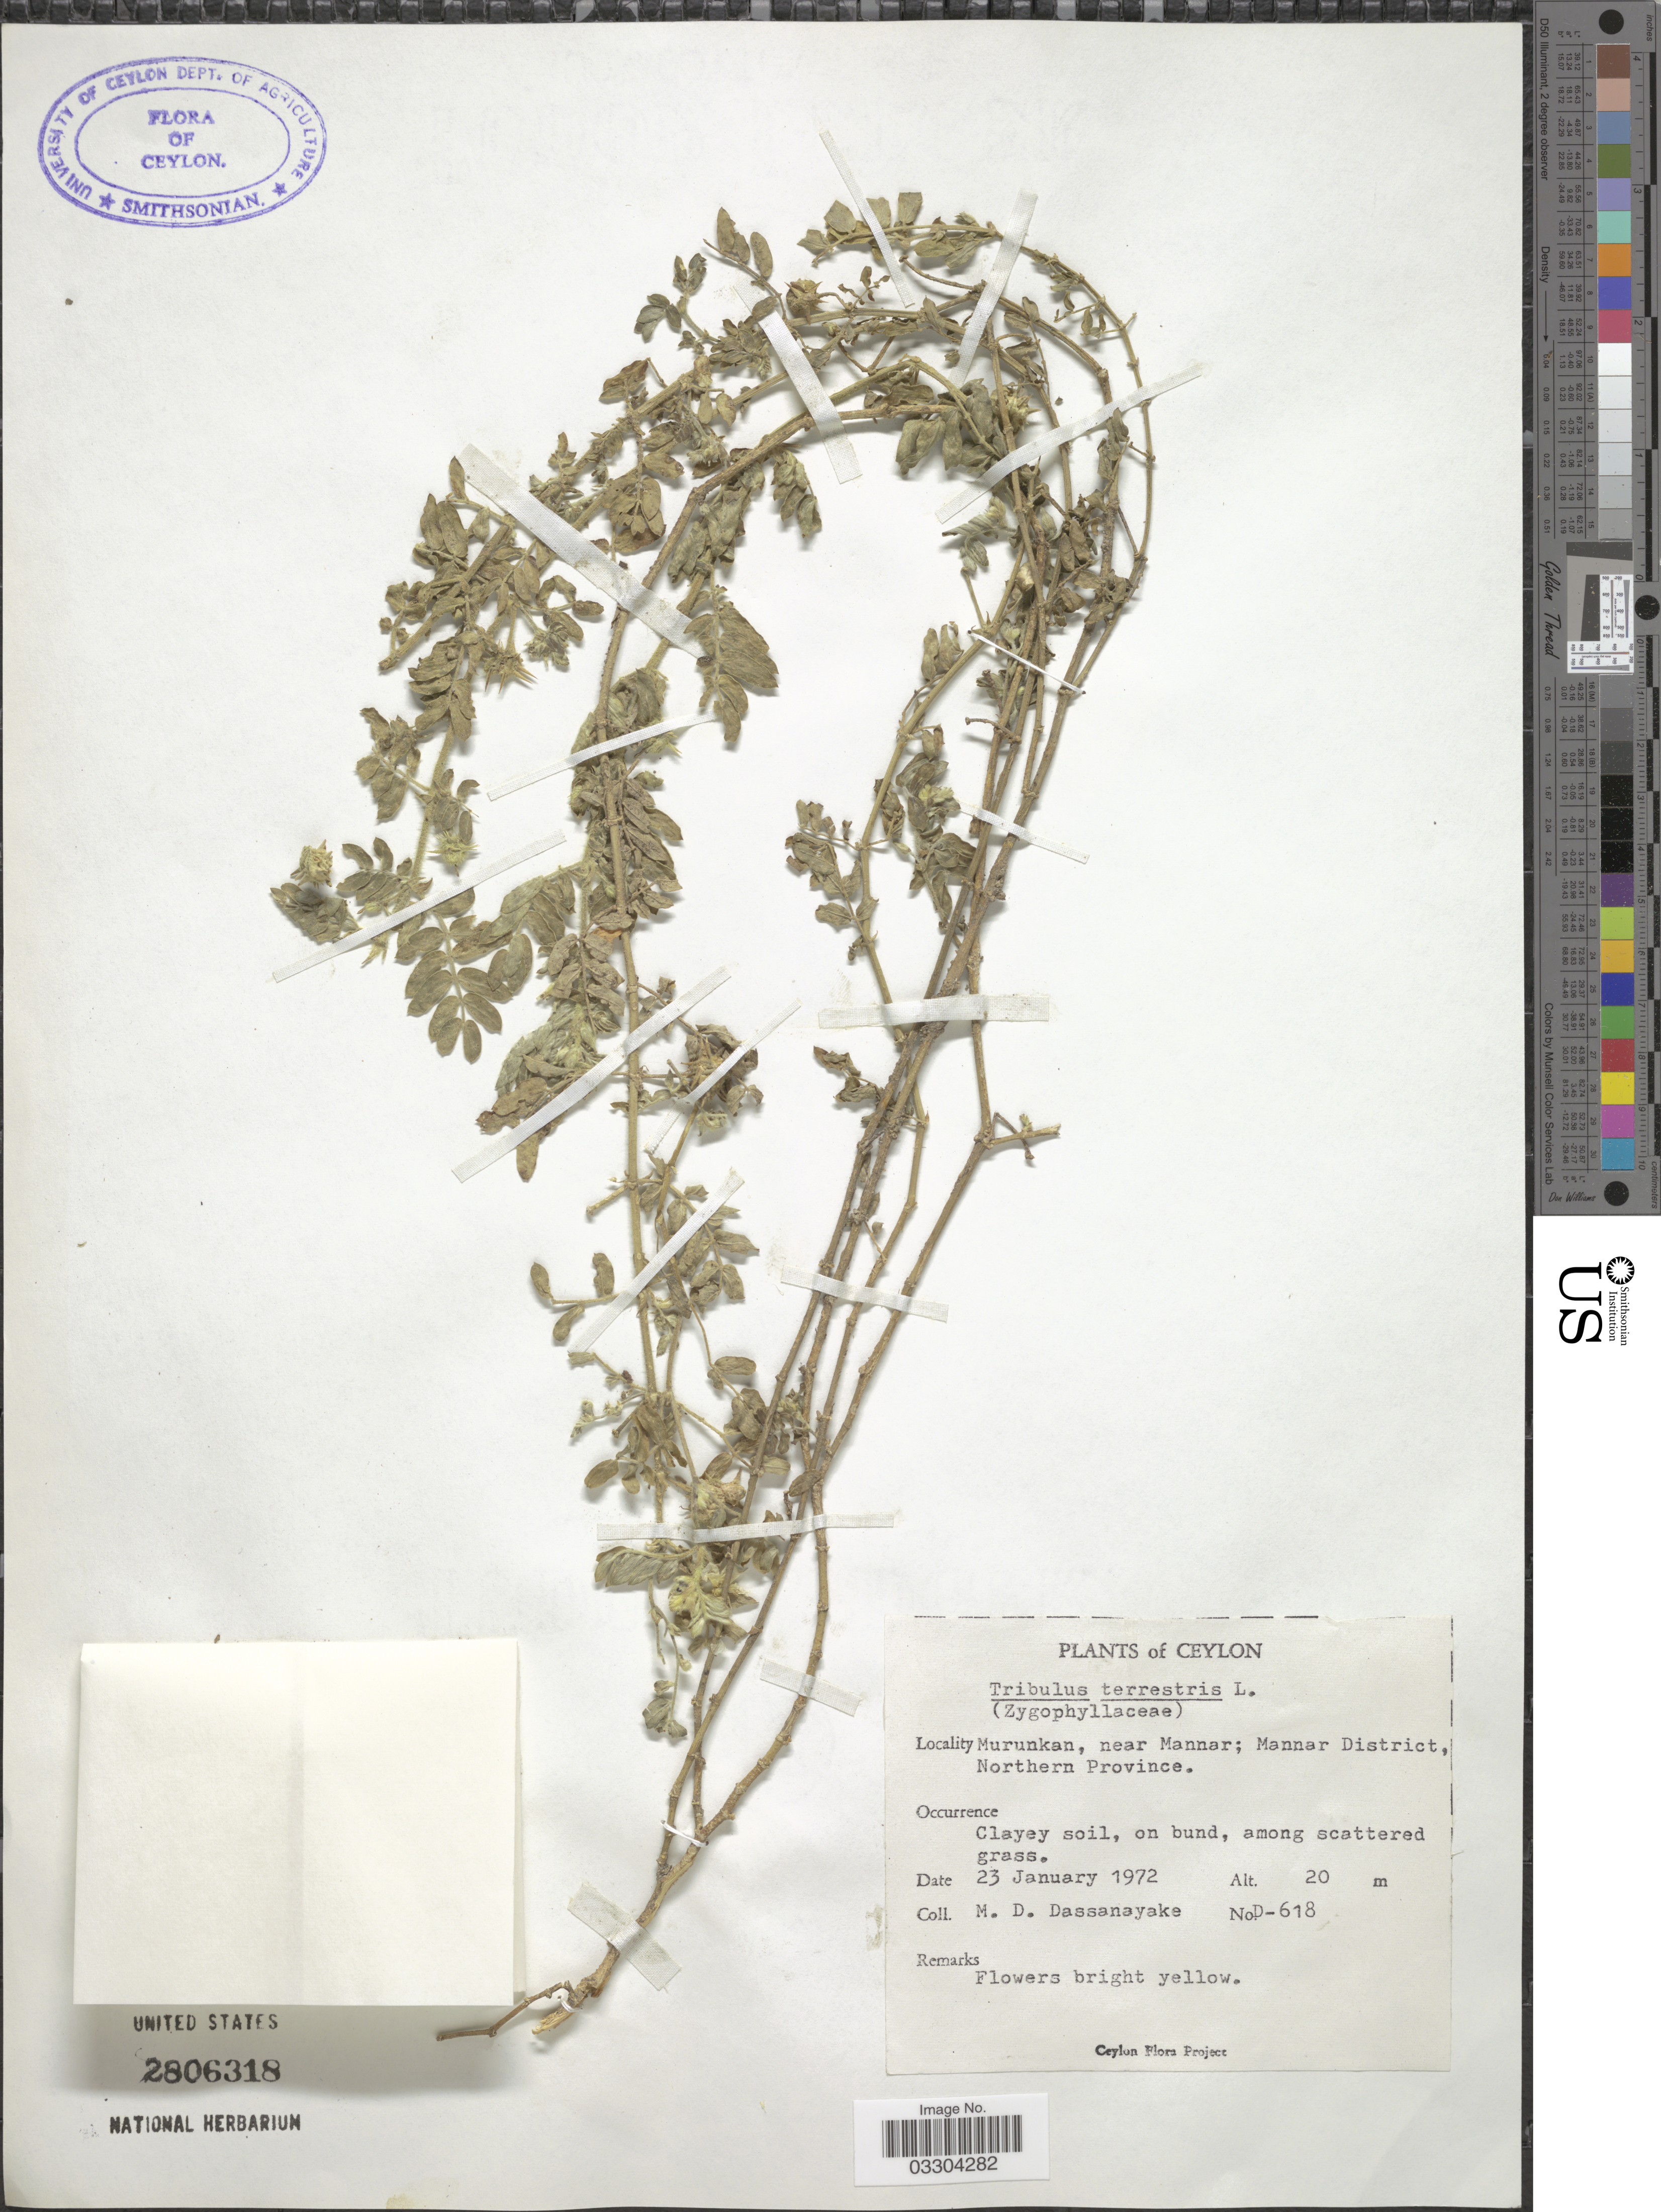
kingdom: Plantae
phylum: Tracheophyta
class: Magnoliopsida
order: Zygophyllales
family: Zygophyllaceae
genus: Tribulus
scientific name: Tribulus terrestris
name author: L.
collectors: M. D. Dassanayake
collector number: D-618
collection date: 1972-01-23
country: Sri Lanka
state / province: Northern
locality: Ceylon. Murunkan, near Mannar; Mannar District.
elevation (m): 20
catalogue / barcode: US 2806318